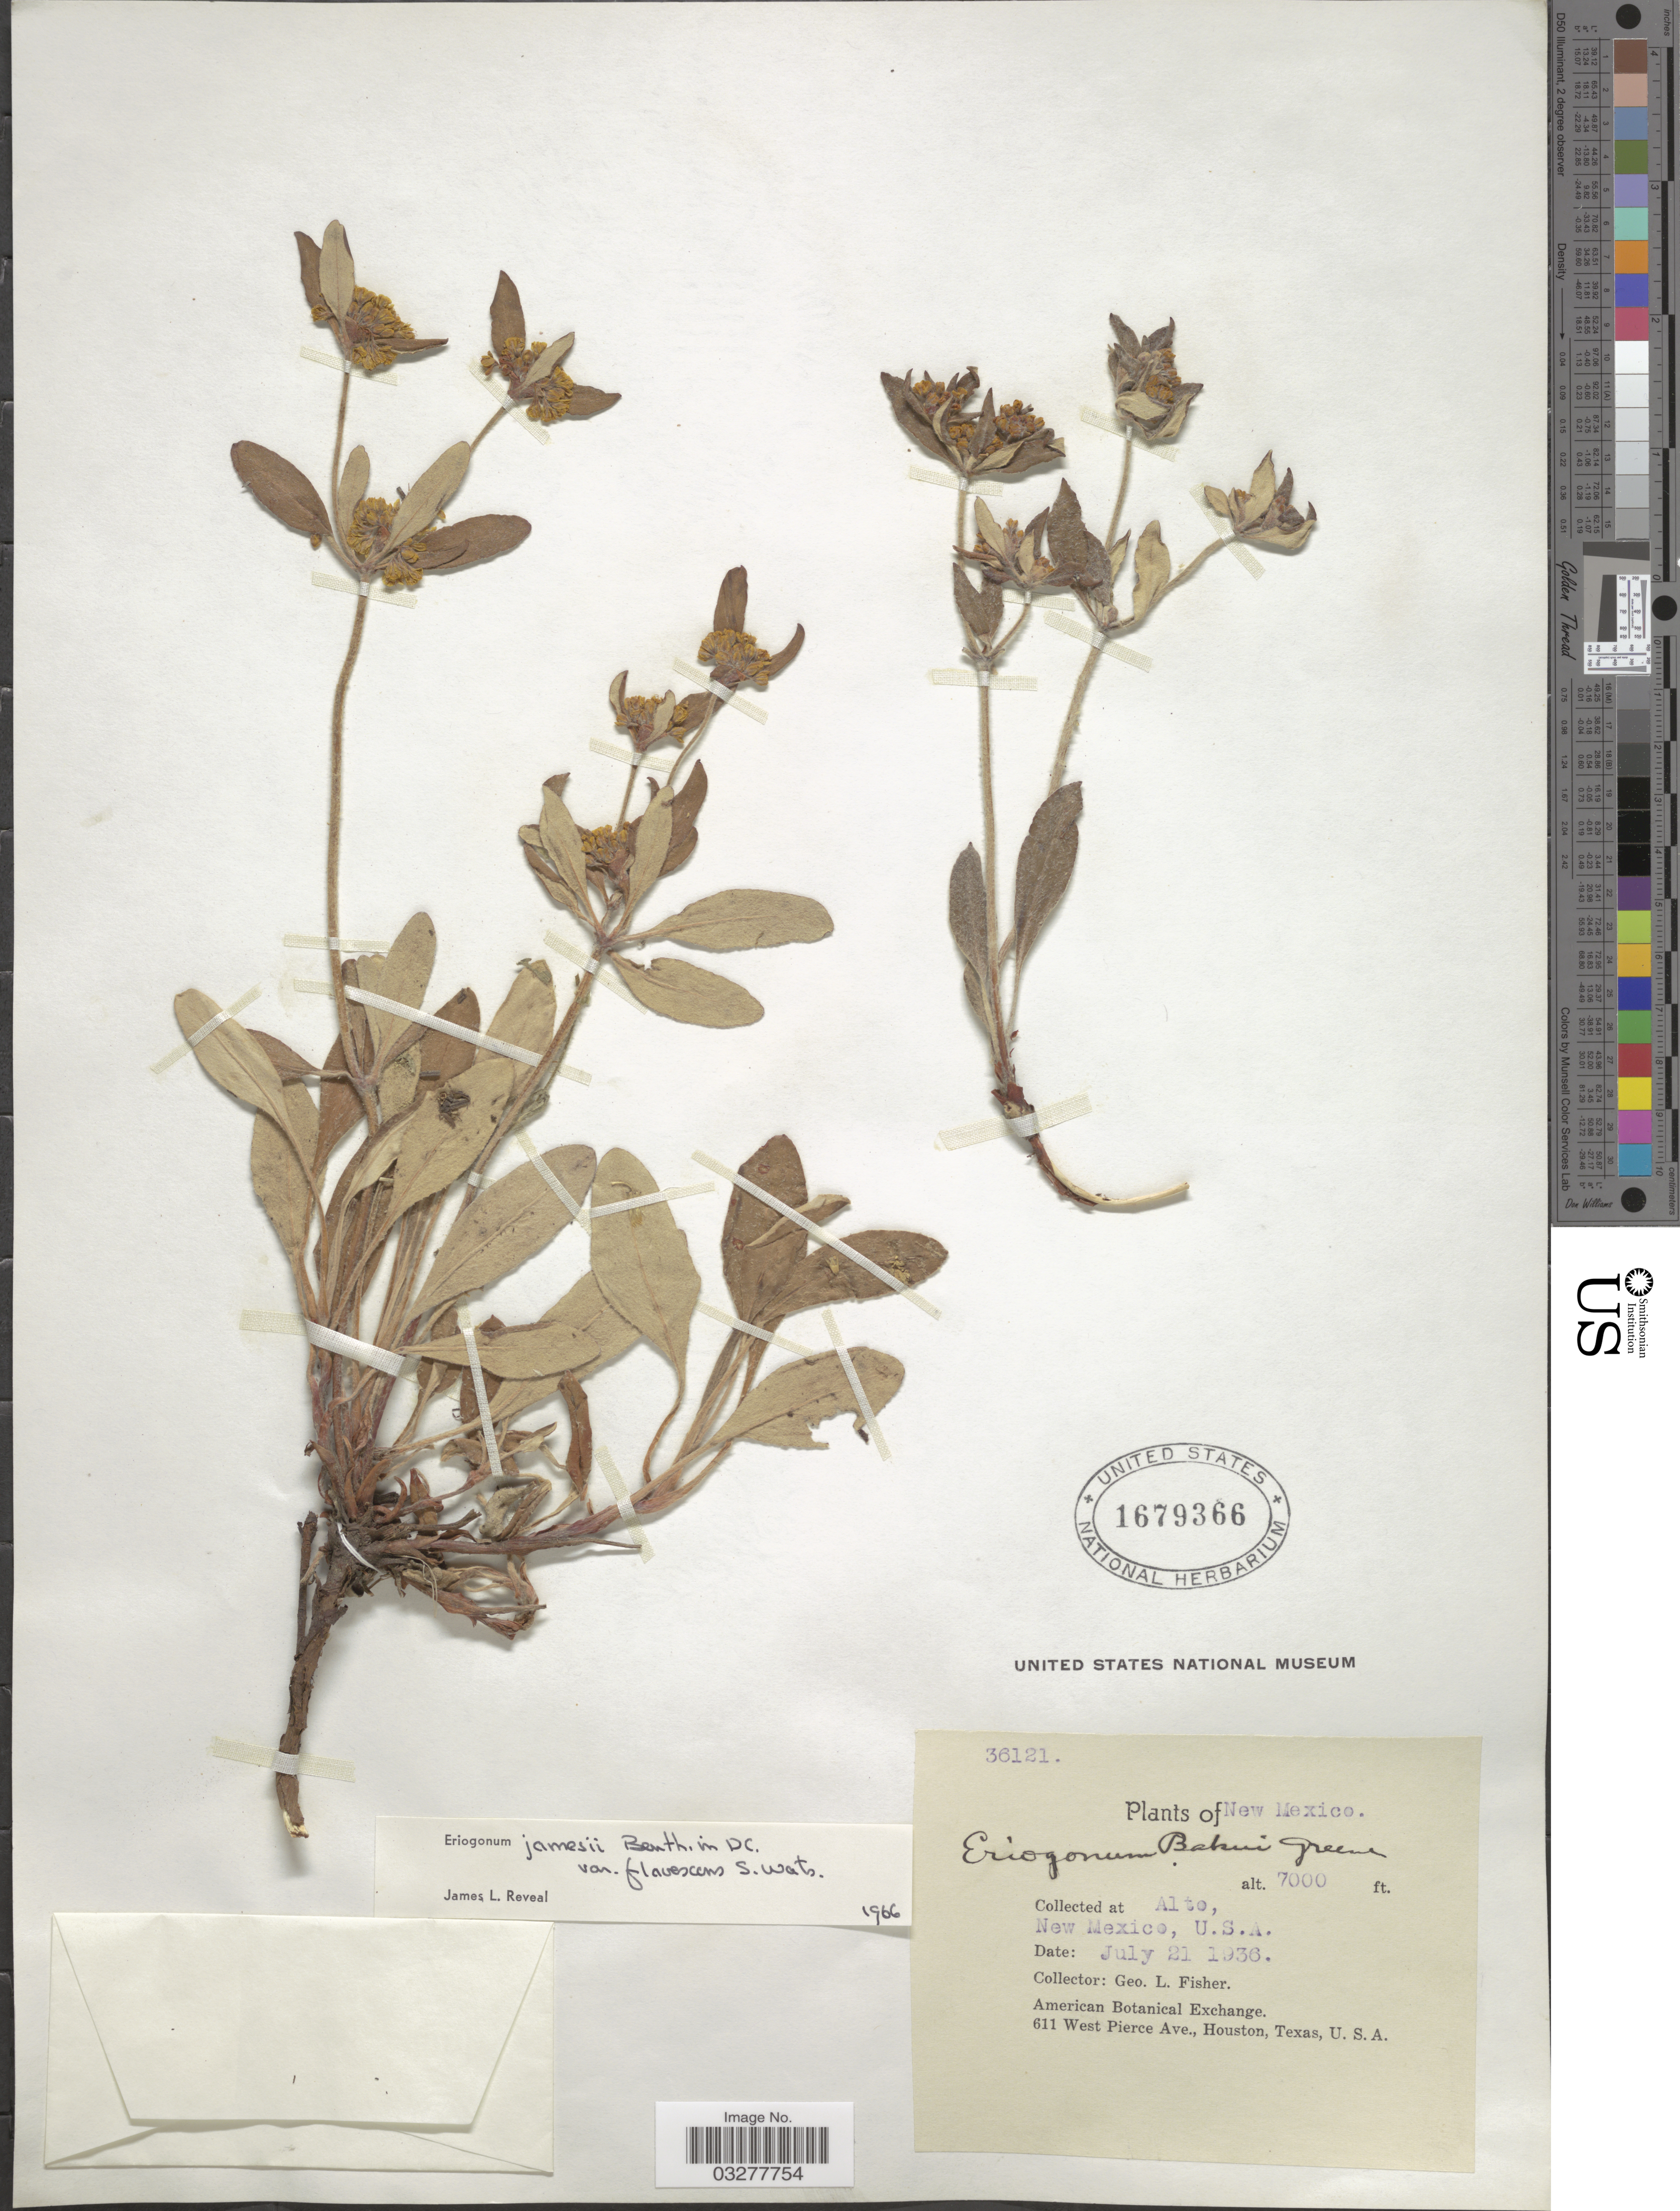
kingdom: Plantae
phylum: Tracheophyta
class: Magnoliopsida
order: Caryophyllales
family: Polygonaceae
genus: Eriogonum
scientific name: Eriogonum jamesii var. flavescens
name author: S. Watson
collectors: G. L. Fisher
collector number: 36121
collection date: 1936-07-21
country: United States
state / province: New Mexico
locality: Alto, U.S.A.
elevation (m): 2134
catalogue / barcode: US 1679366